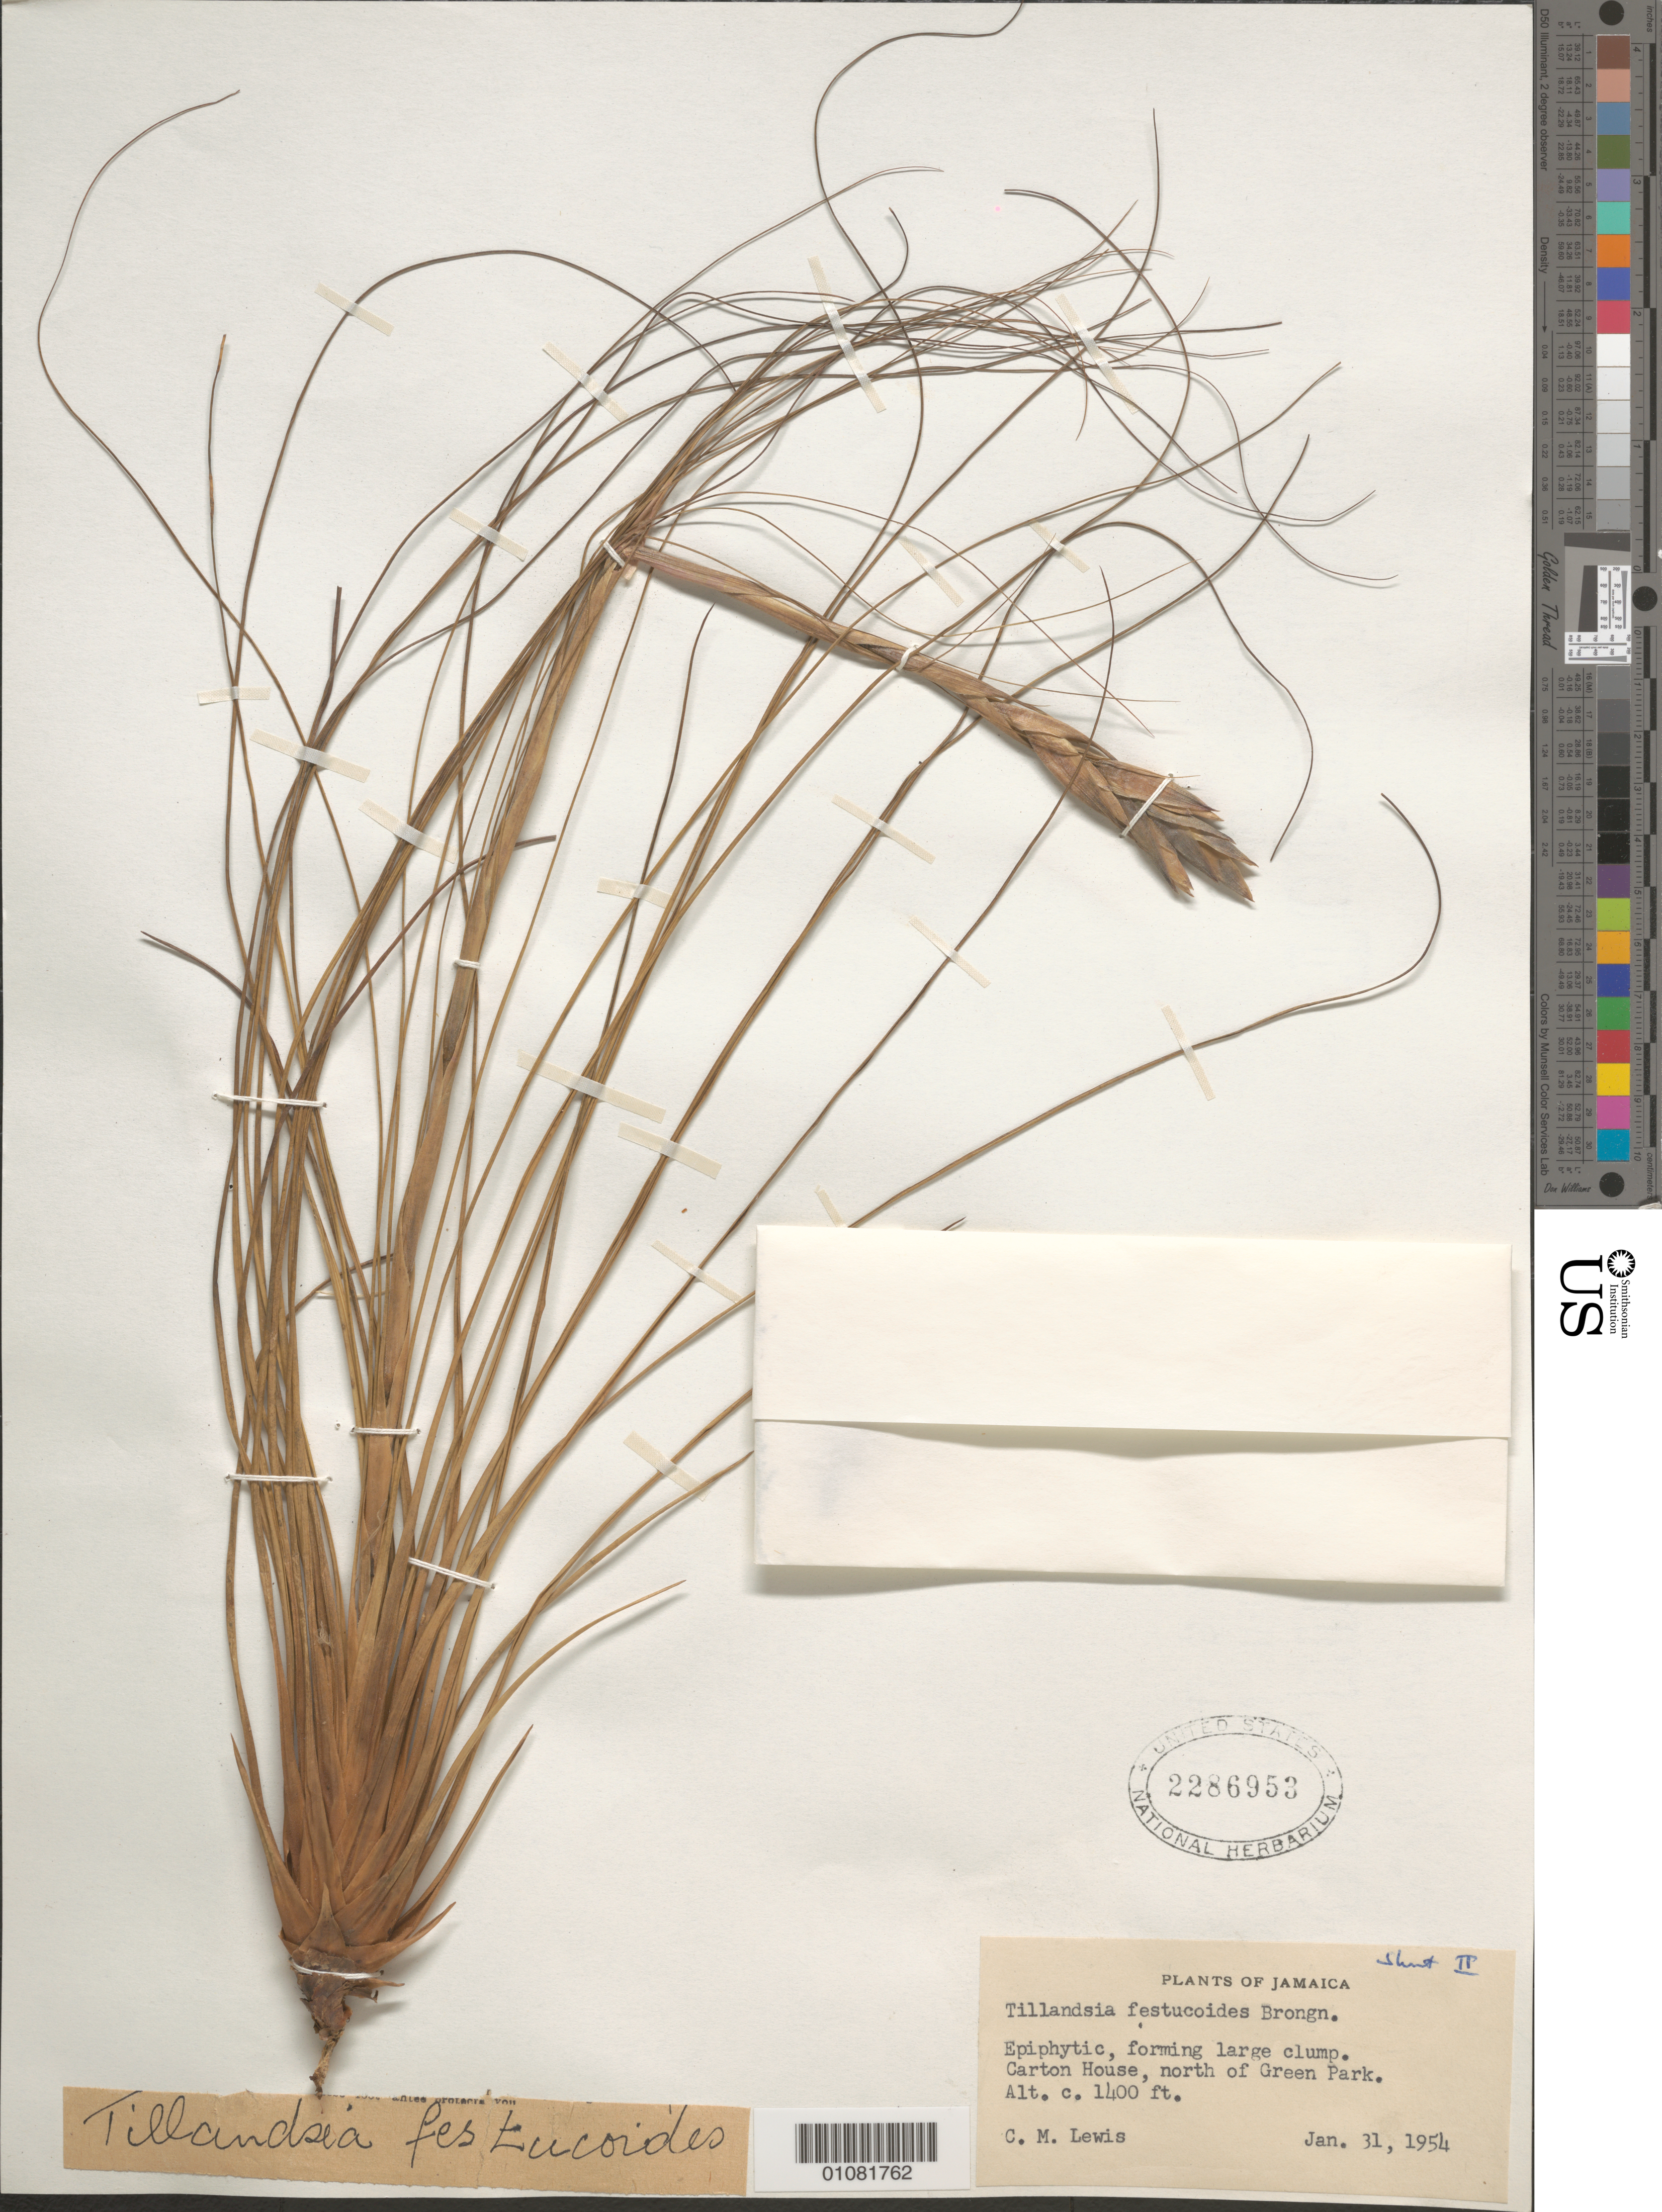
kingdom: Plantae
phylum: Tracheophyta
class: Liliopsida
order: Poales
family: Bromeliaceae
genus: Tillandsia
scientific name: Tillandsia festucoides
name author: Brongn. ex Mez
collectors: C. B. Lewis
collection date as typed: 31 Jan 1954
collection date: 1954-01-31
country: Jamaica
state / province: Saint Ann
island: Jamaica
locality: Carton House, N of Green Park.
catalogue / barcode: US 2286953